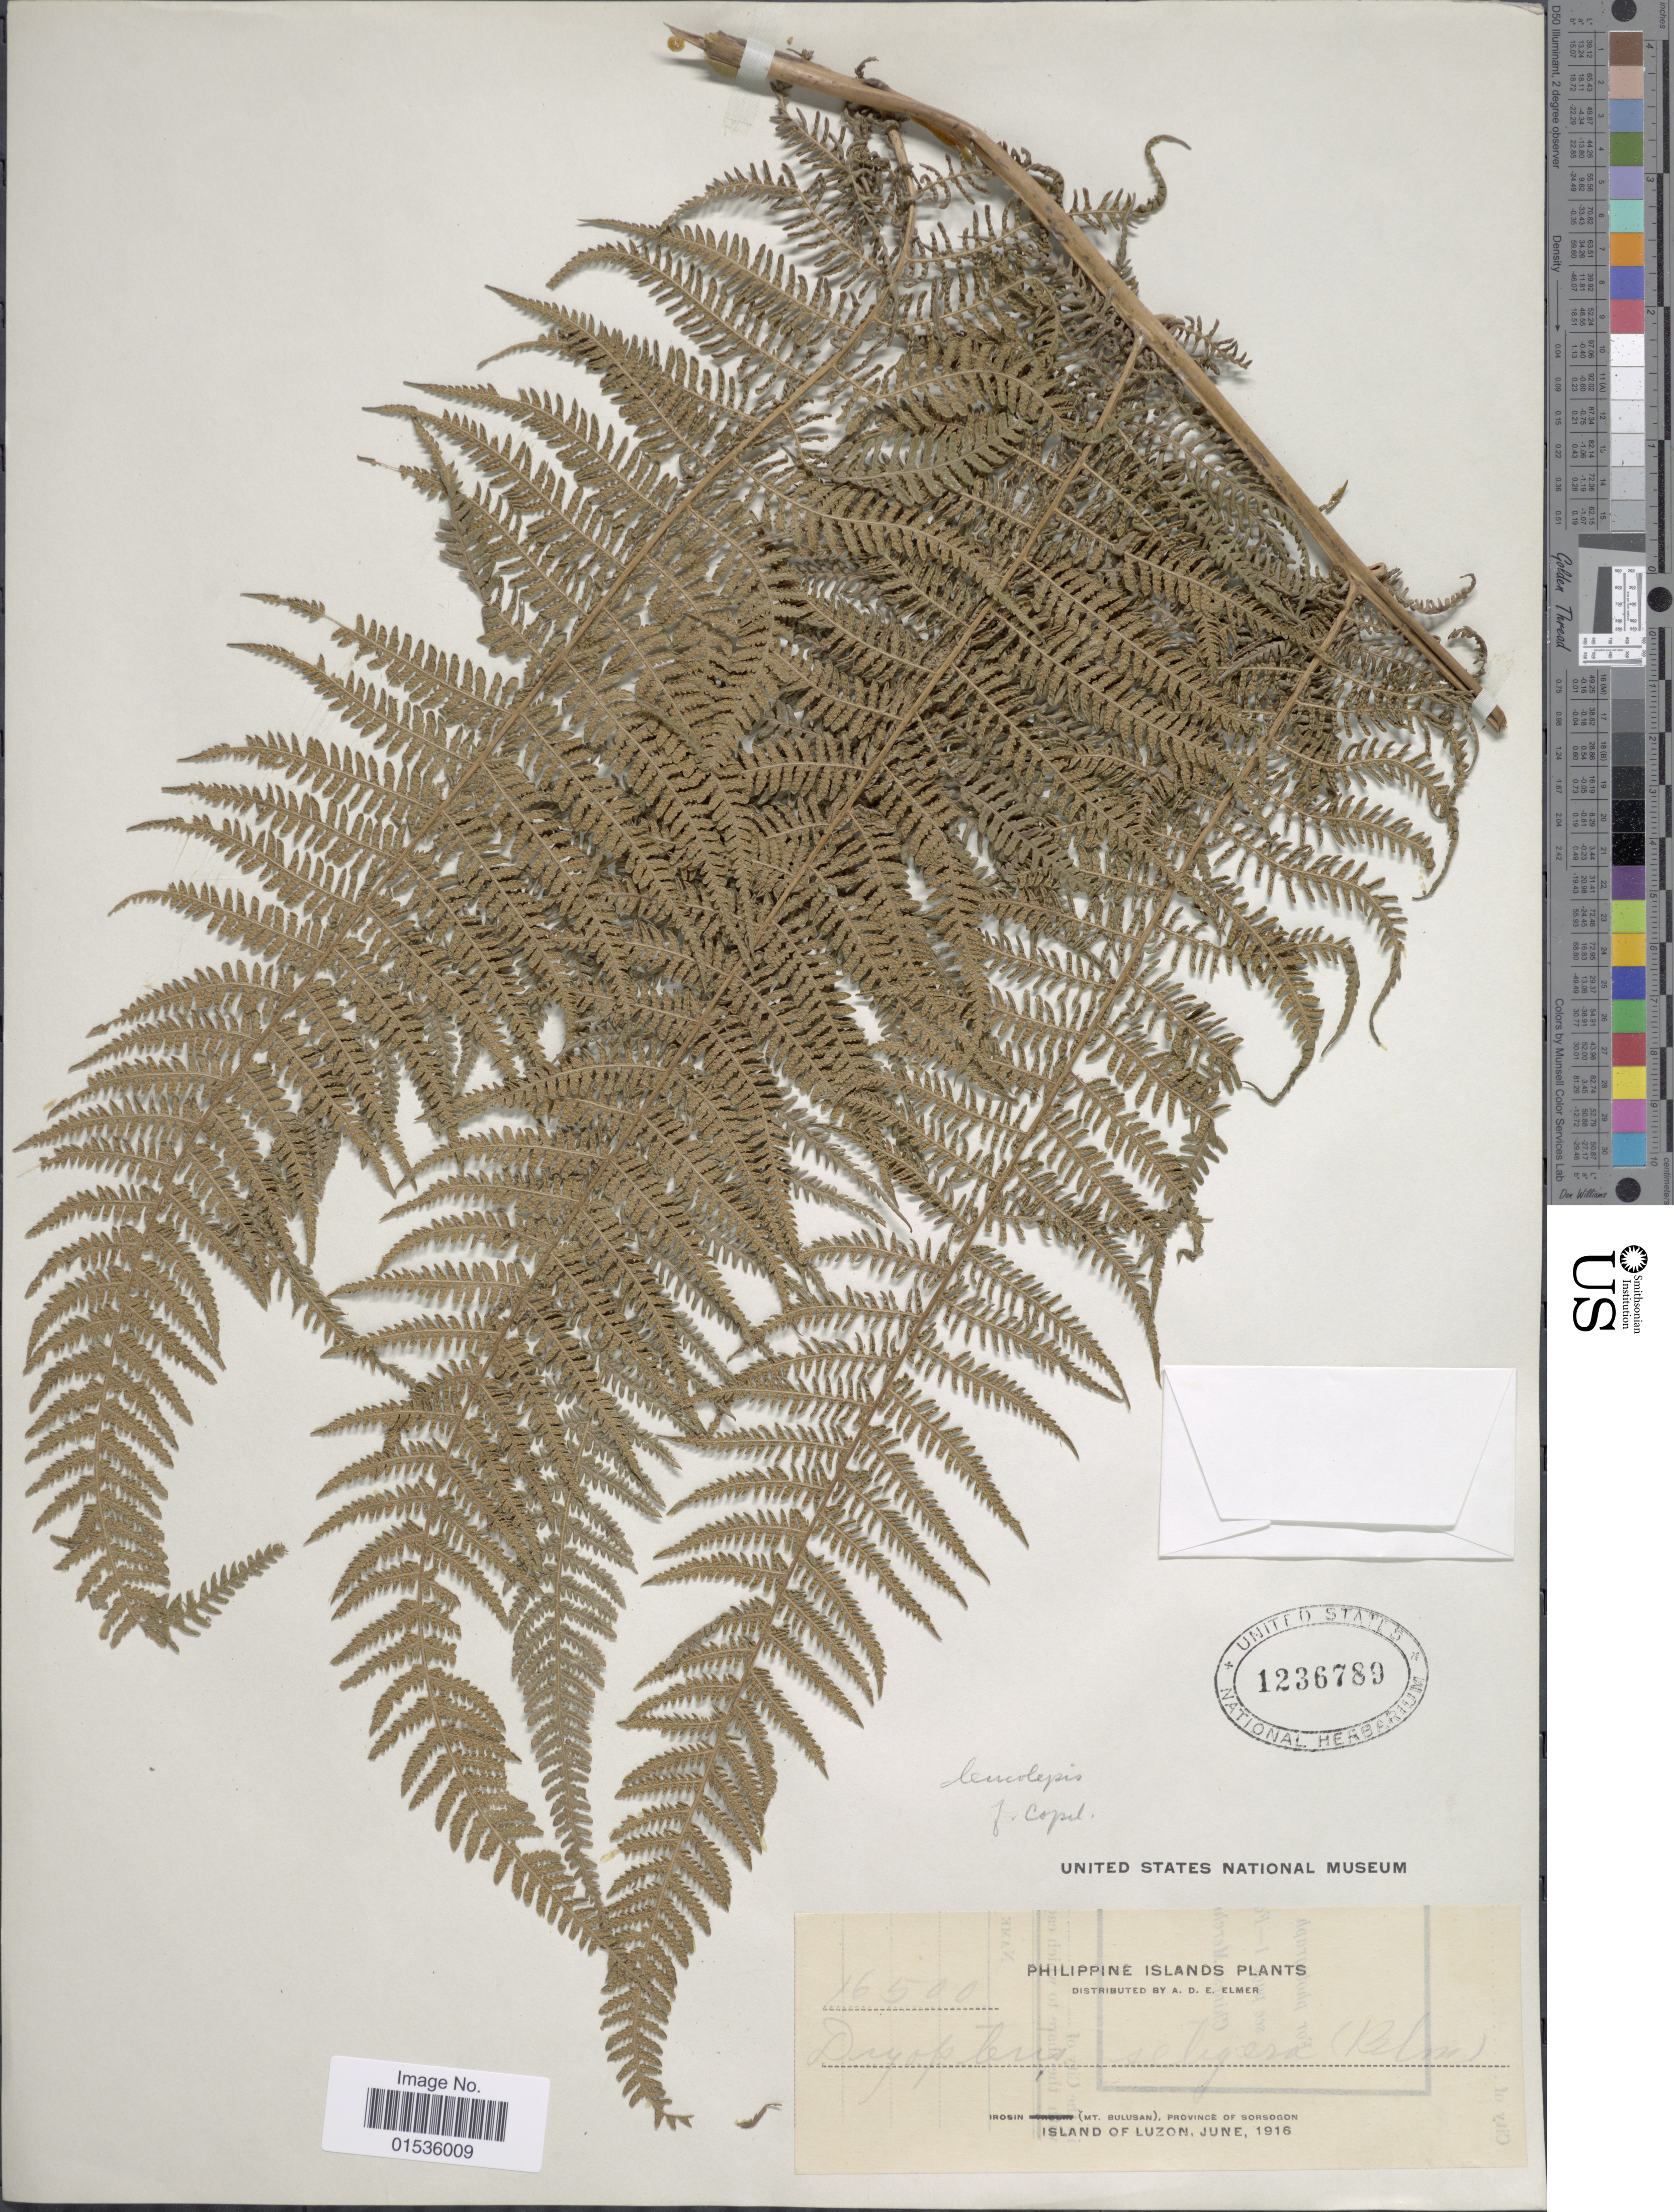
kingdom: Plantae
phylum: Tracheophyta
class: Polypodiopsida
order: Polypodiales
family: Thelypteridaceae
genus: Macrothelypteris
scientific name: Macrothelypteris polypodioides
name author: (Hook.) Holttum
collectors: A. D. E. Elmer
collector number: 16500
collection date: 1916-06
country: Philippines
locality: Philippine Islands, Irosin (Mt. Bulusan), province of Sorsogon, Island of Luzon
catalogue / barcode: US 1236780